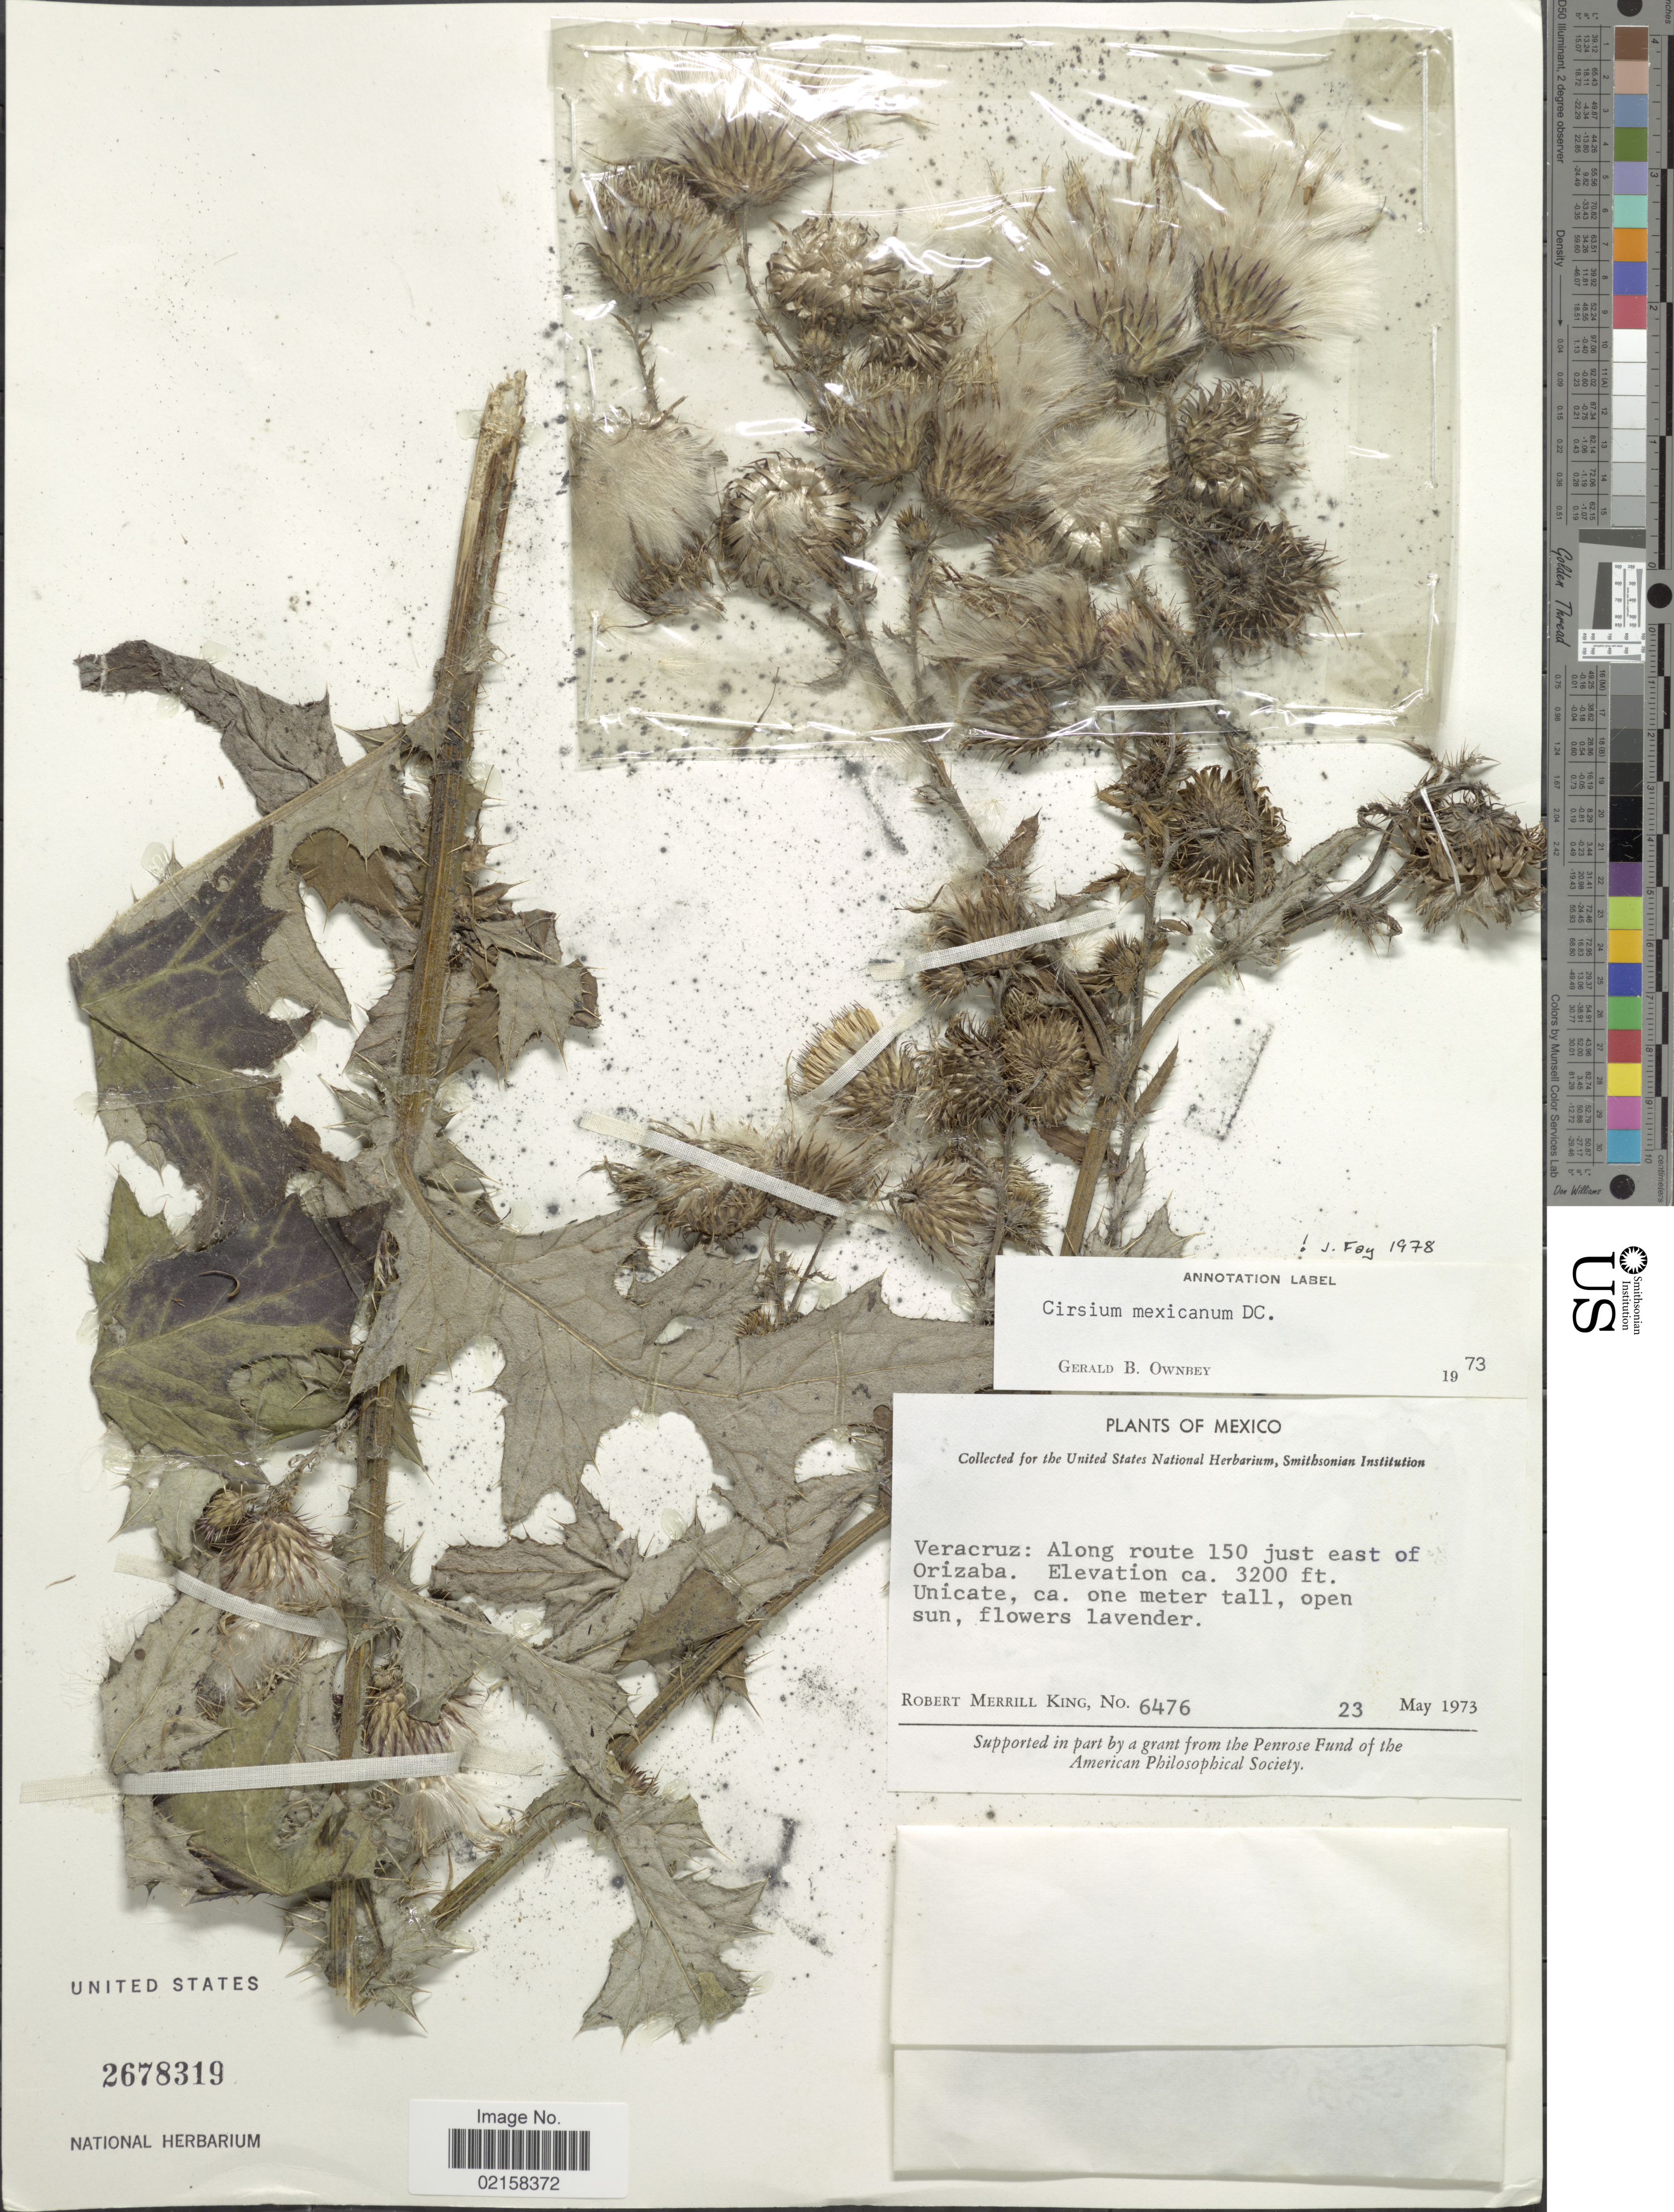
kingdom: Plantae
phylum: Tracheophyta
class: Magnoliopsida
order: Asterales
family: Asteraceae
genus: Cirsium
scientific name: Cirsium mexicanum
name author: DC.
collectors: R. M. King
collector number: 6476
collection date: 1973-05-23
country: Mexico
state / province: Veracruz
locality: Veracruz: Along route 150 just east of Orizaba.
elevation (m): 975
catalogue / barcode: US 2678319